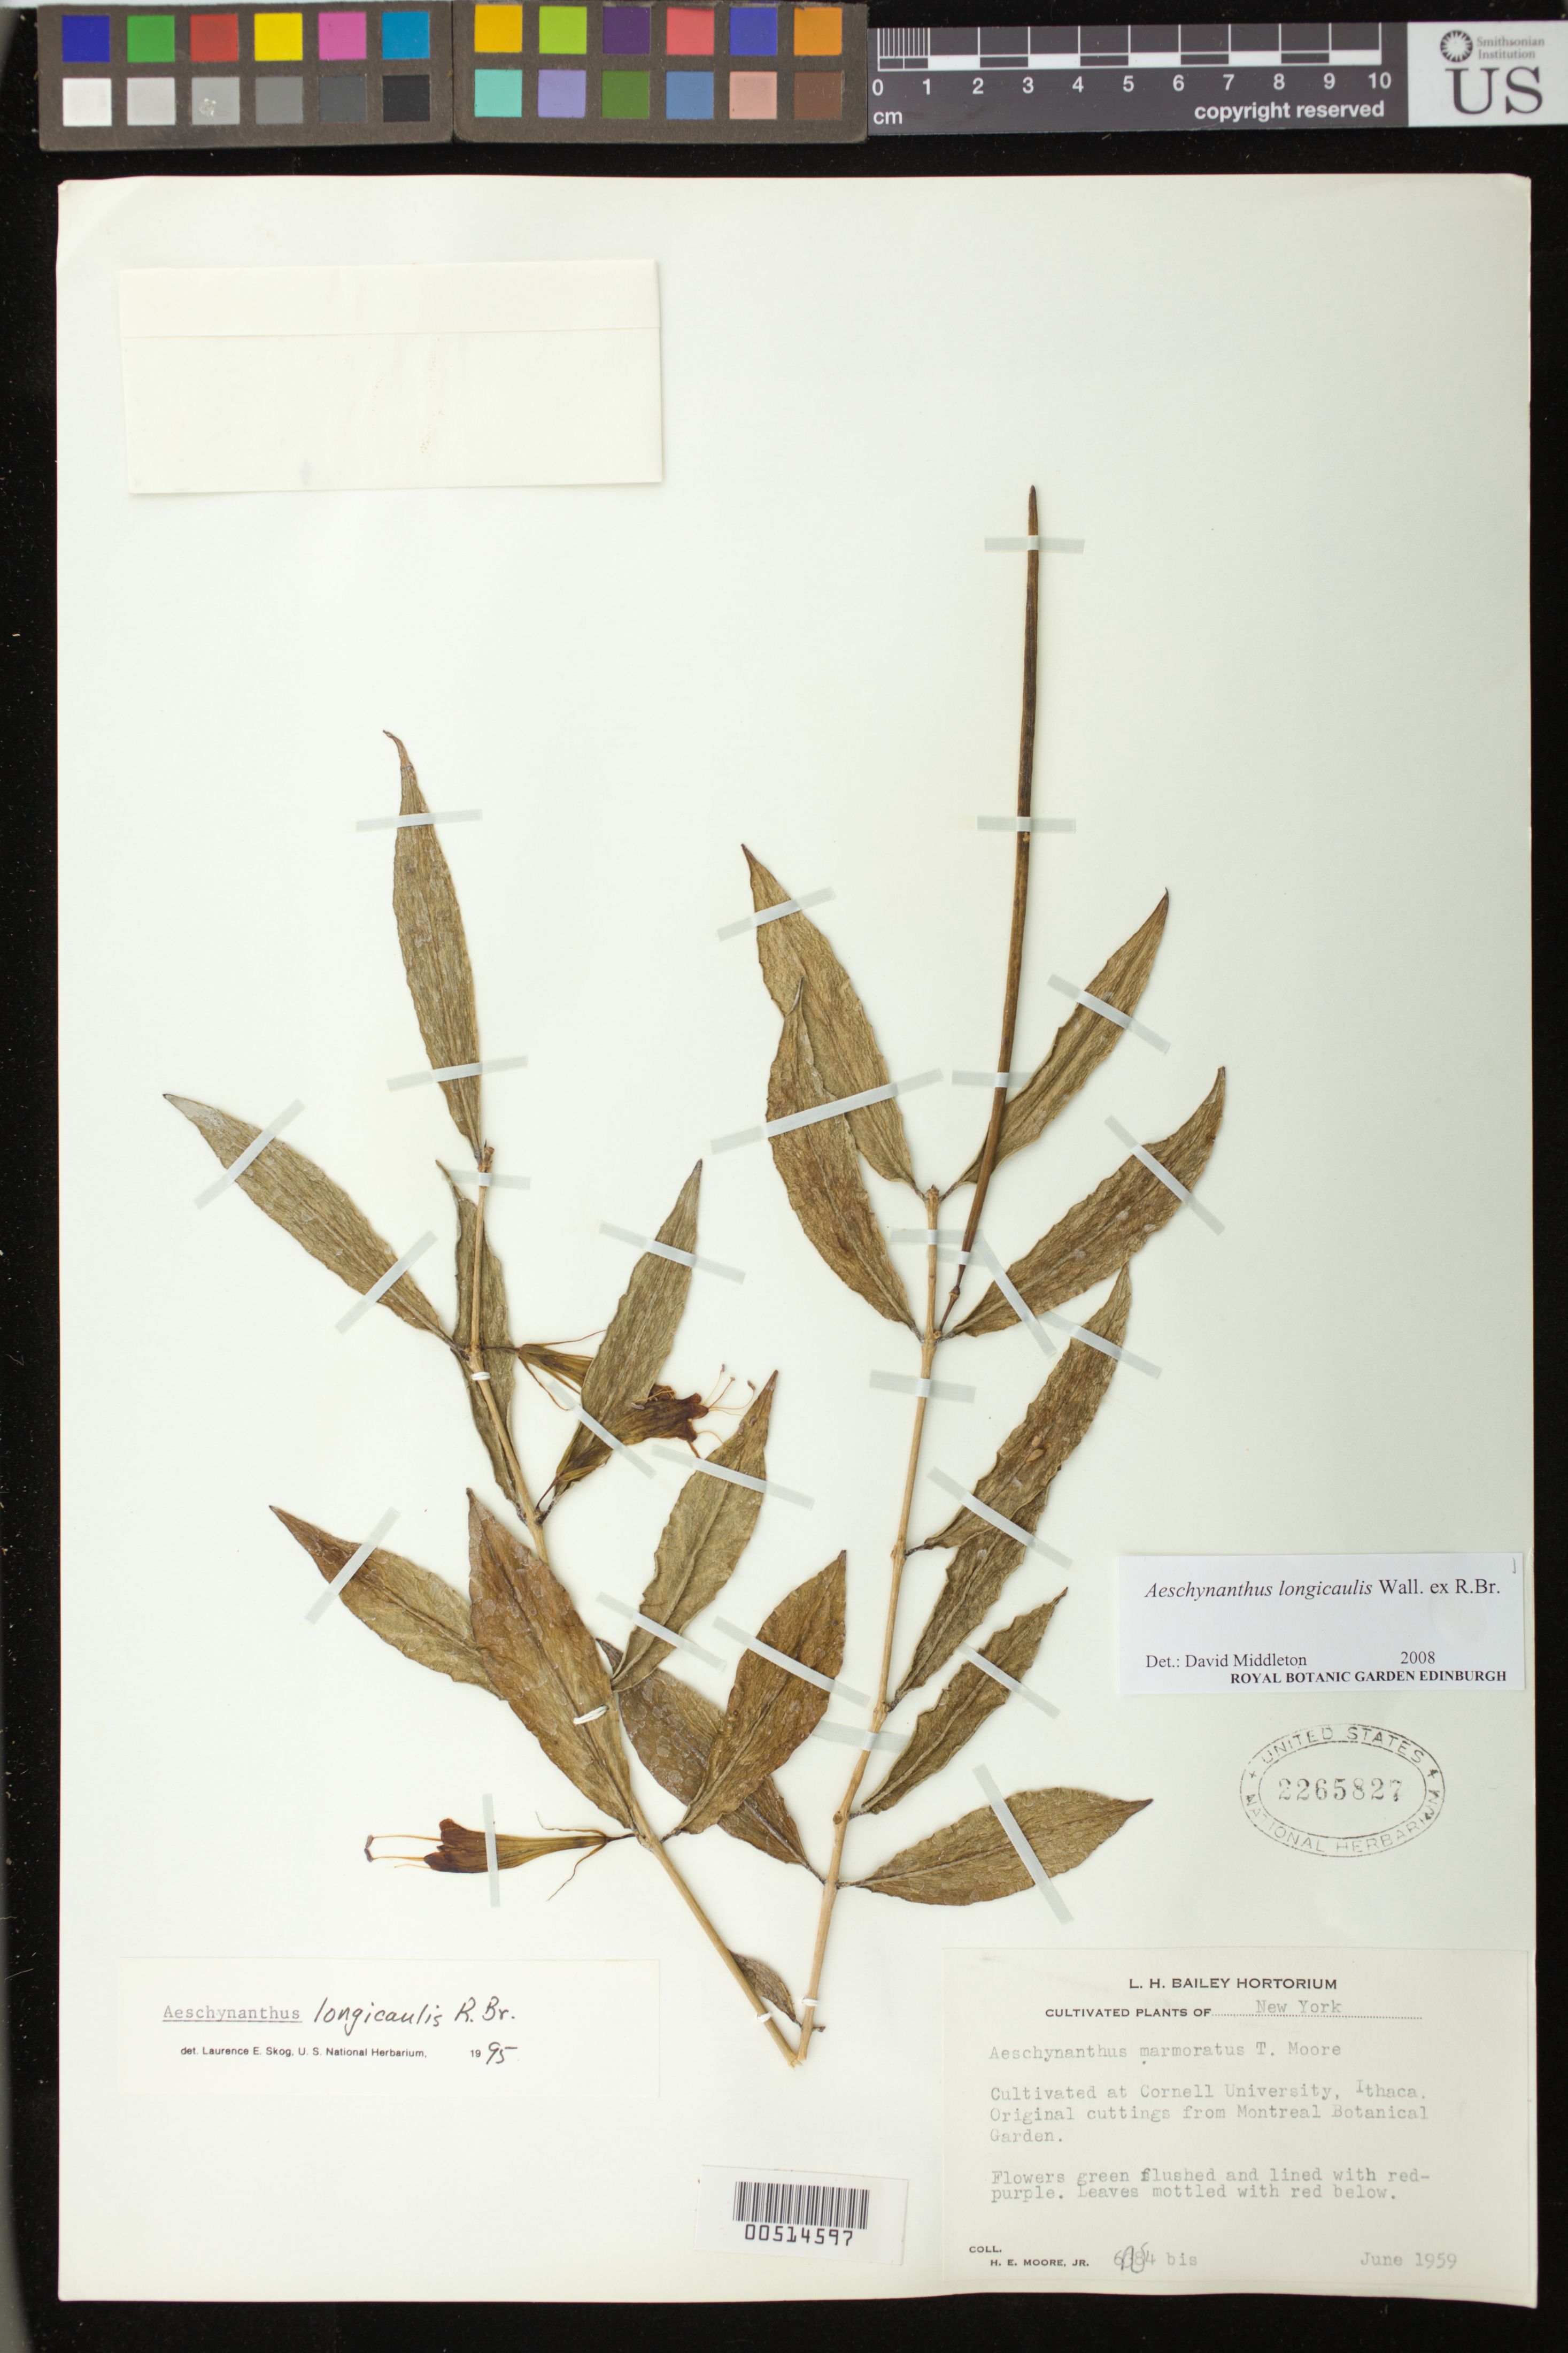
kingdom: Plantae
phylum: Tracheophyta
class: Magnoliopsida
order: Lamiales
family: Gesneriaceae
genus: Aeschynanthus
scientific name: Aeschynanthus longicaulis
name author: Wall. ex R. Br.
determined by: Skog, Laurence E.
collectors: H. E. Moore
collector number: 6834 bis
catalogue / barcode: US 2265827